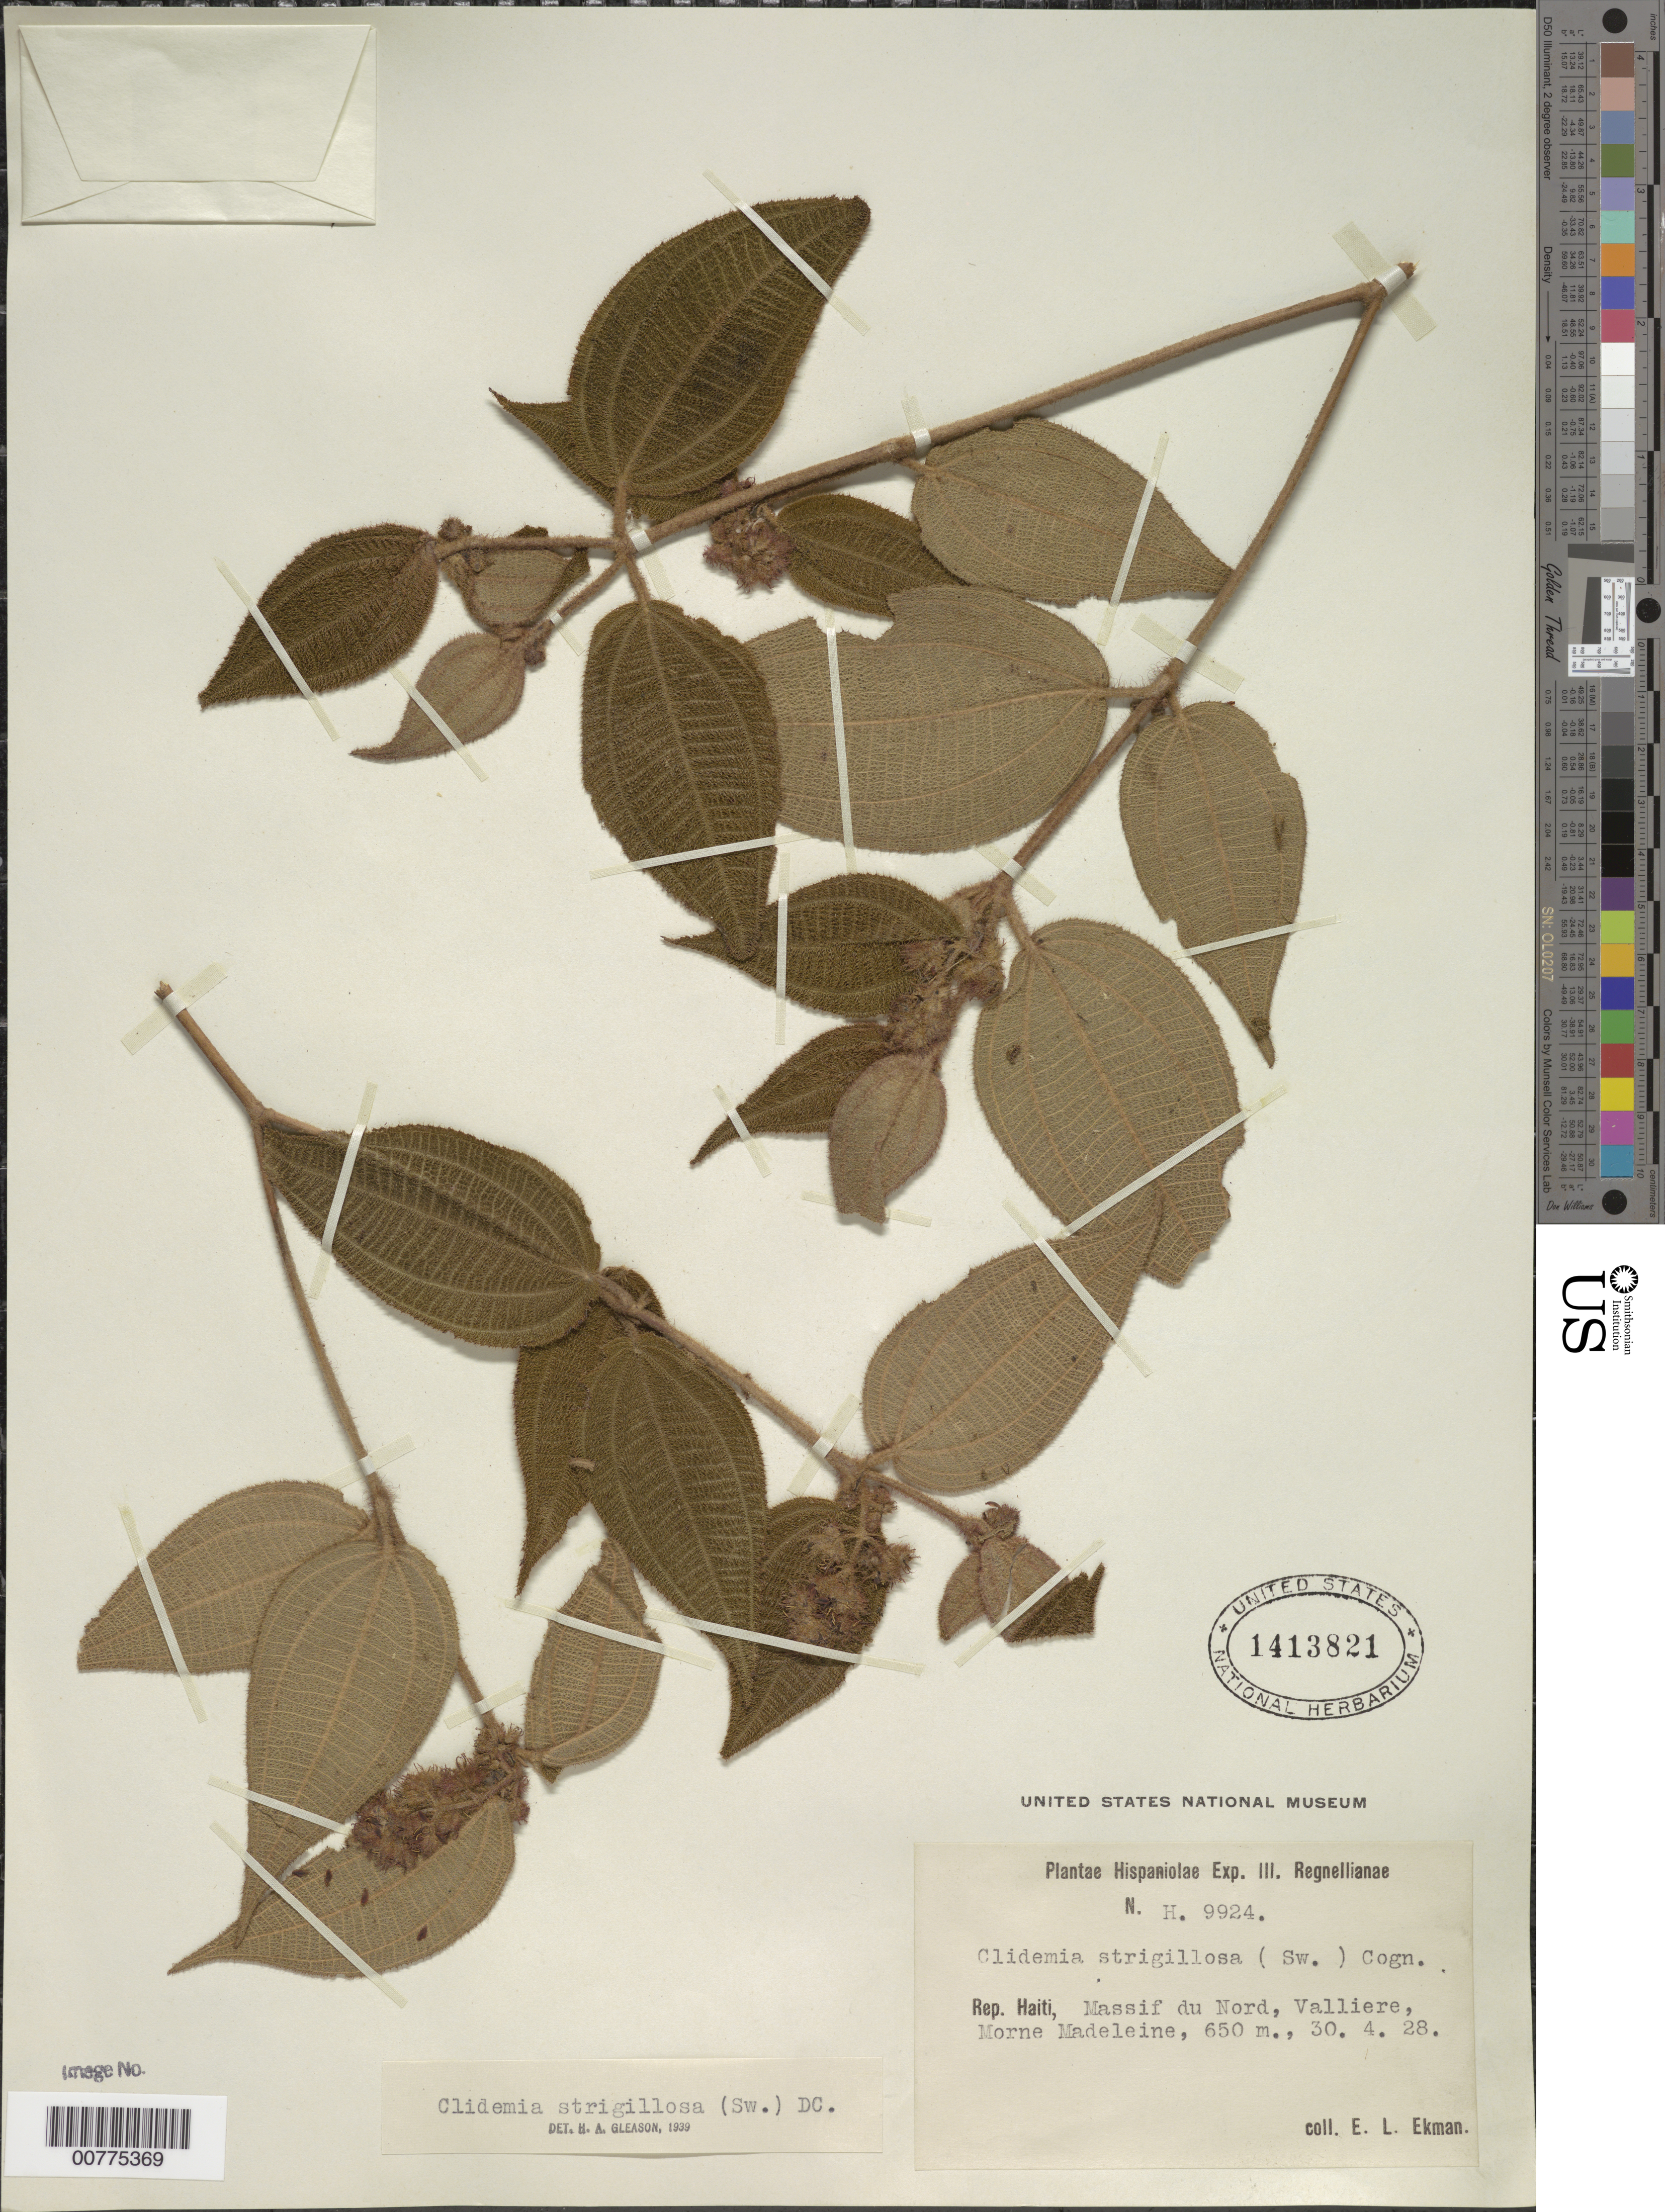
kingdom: Plantae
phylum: Tracheophyta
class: Magnoliopsida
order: Myrtales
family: Melastomataceae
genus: Clidemia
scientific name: Clidemia strigillosa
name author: (Sw.) DC.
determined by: Gleason, H. A.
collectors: E. L. Ekman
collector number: H 9924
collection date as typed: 30 Apr 1928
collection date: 1928-04-30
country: Haiti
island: Hispaniola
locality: Massif du Nord, Valliere, Morne Madeleine.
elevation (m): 650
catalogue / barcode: US 1413821